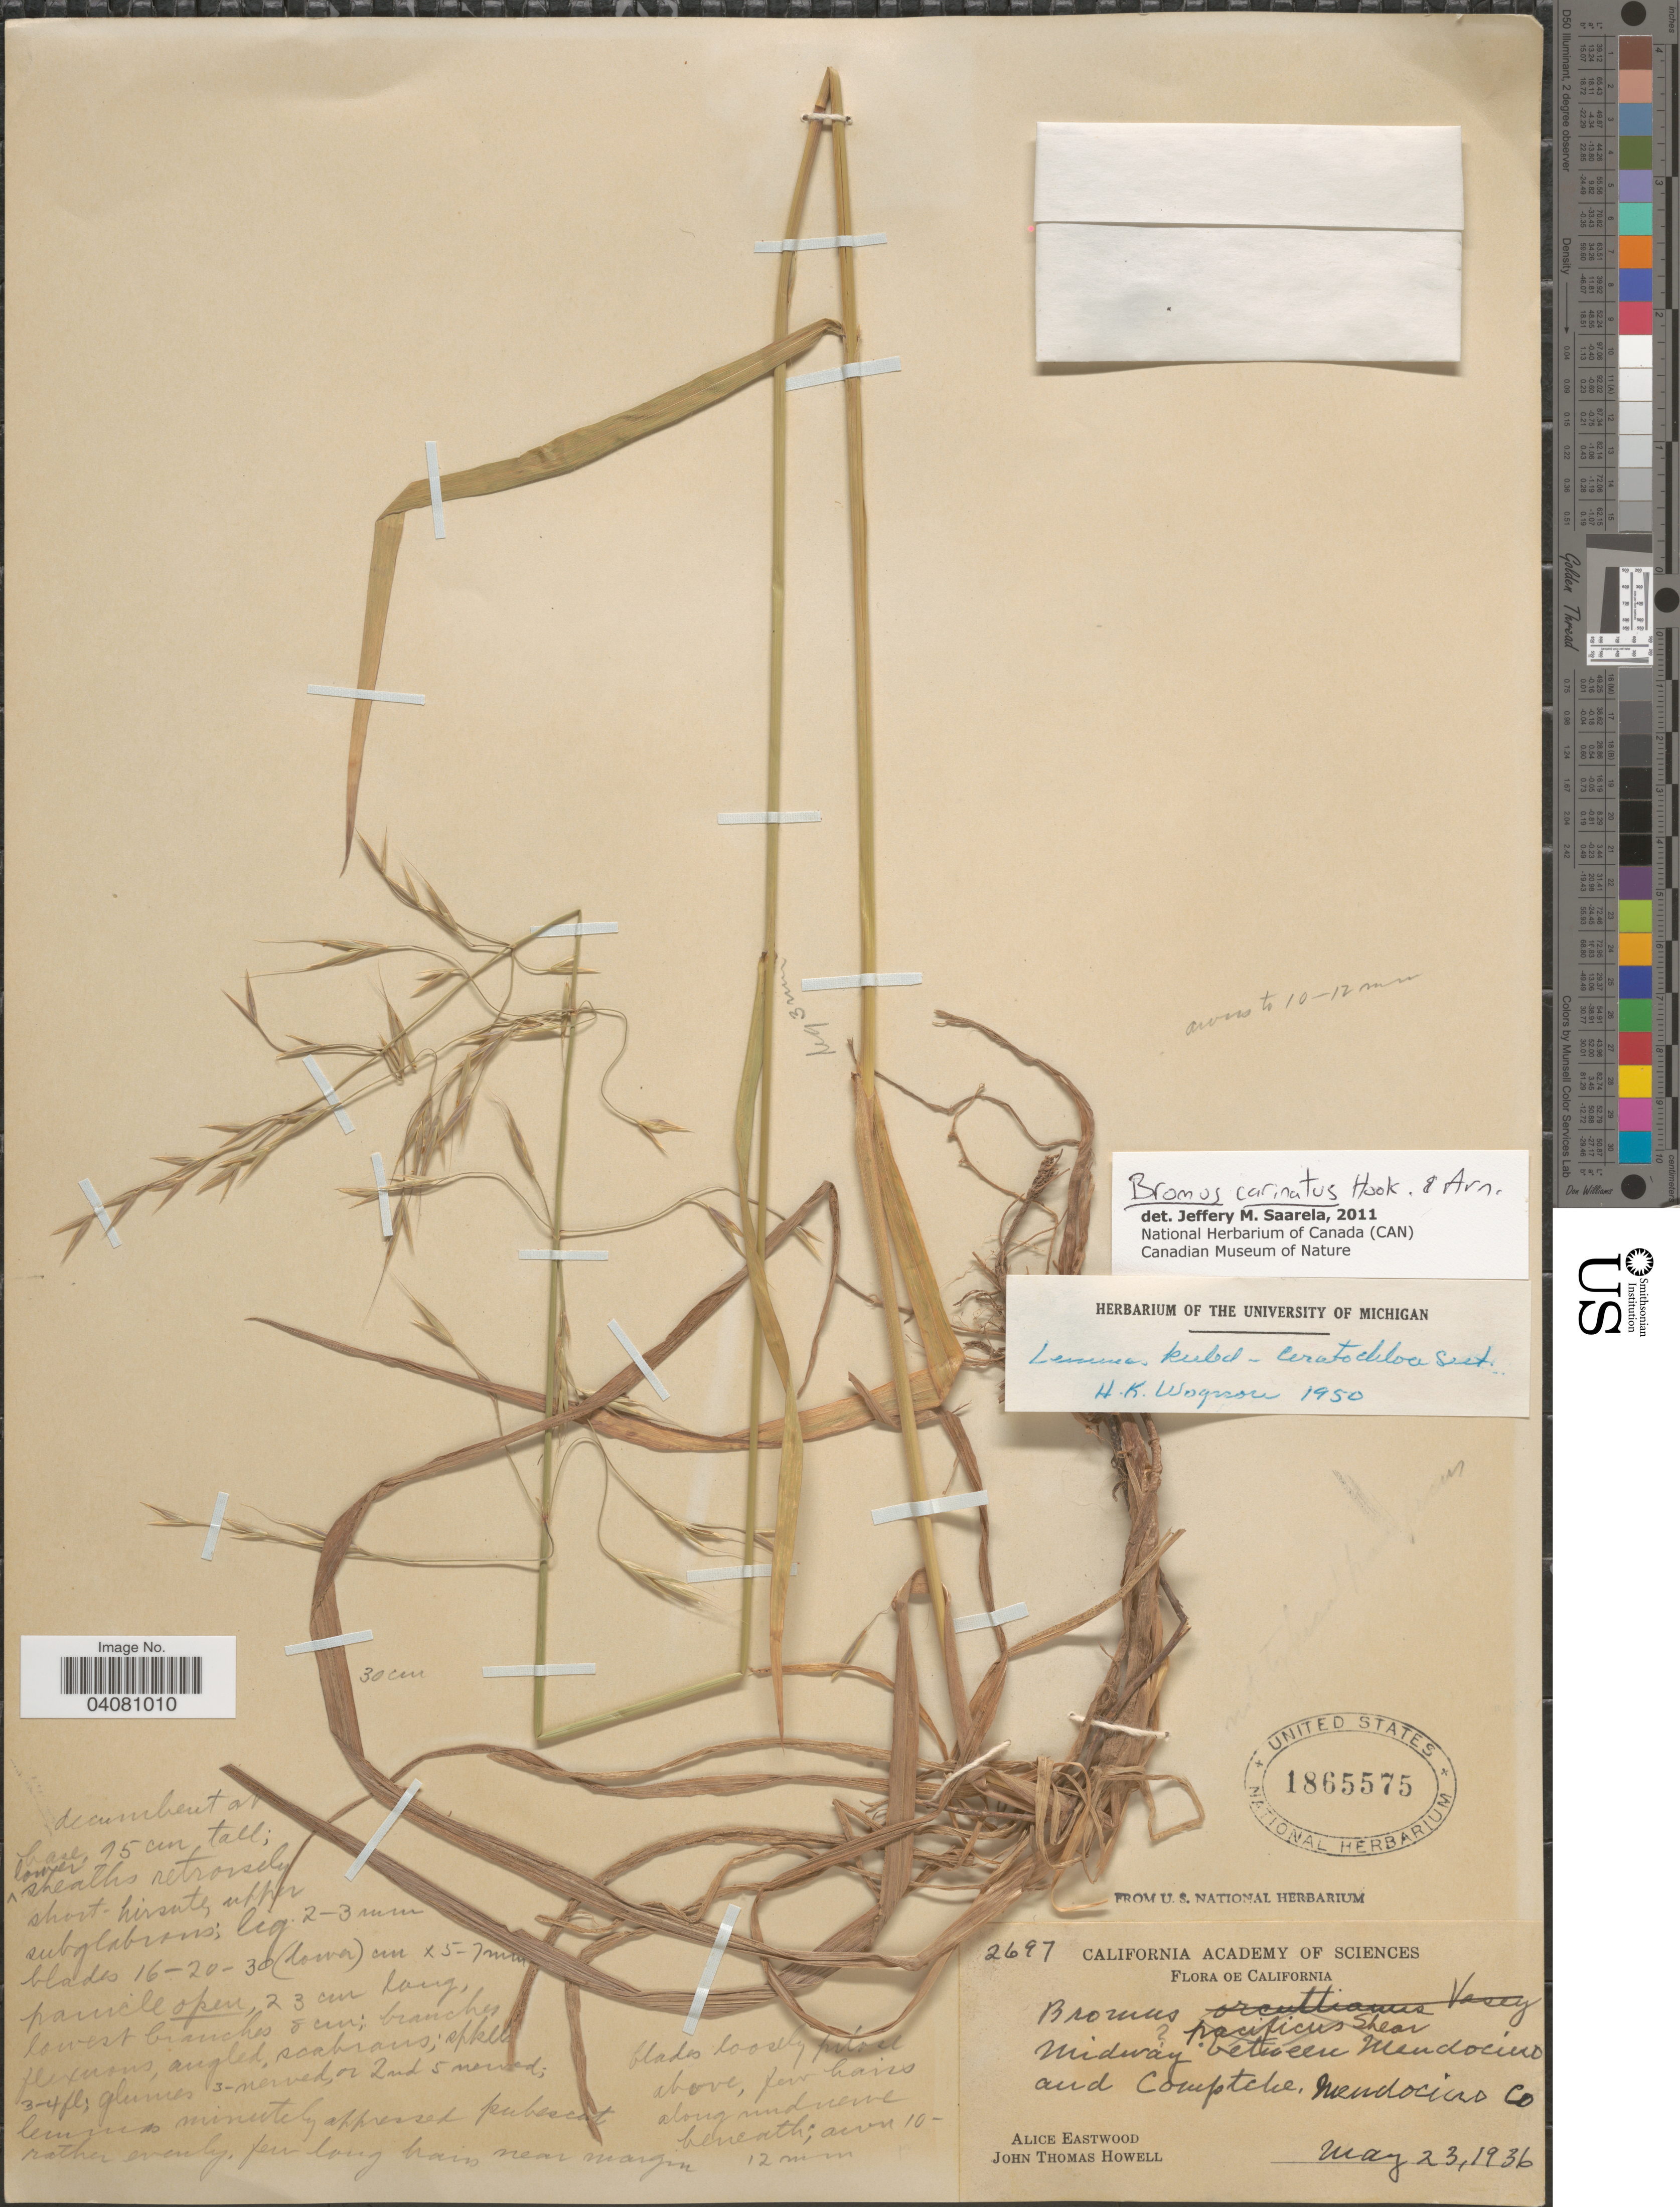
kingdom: Plantae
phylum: Tracheophyta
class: Liliopsida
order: Poales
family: Poaceae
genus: Bromus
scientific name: Bromus carinatus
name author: Hook. & Arn.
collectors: A. Eastwood & J. T. Howell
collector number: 2697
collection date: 1936-05-23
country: United States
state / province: California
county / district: Mendocino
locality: Midway between Mendocino and Comptche, Mendocino Co.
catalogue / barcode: US 1865575